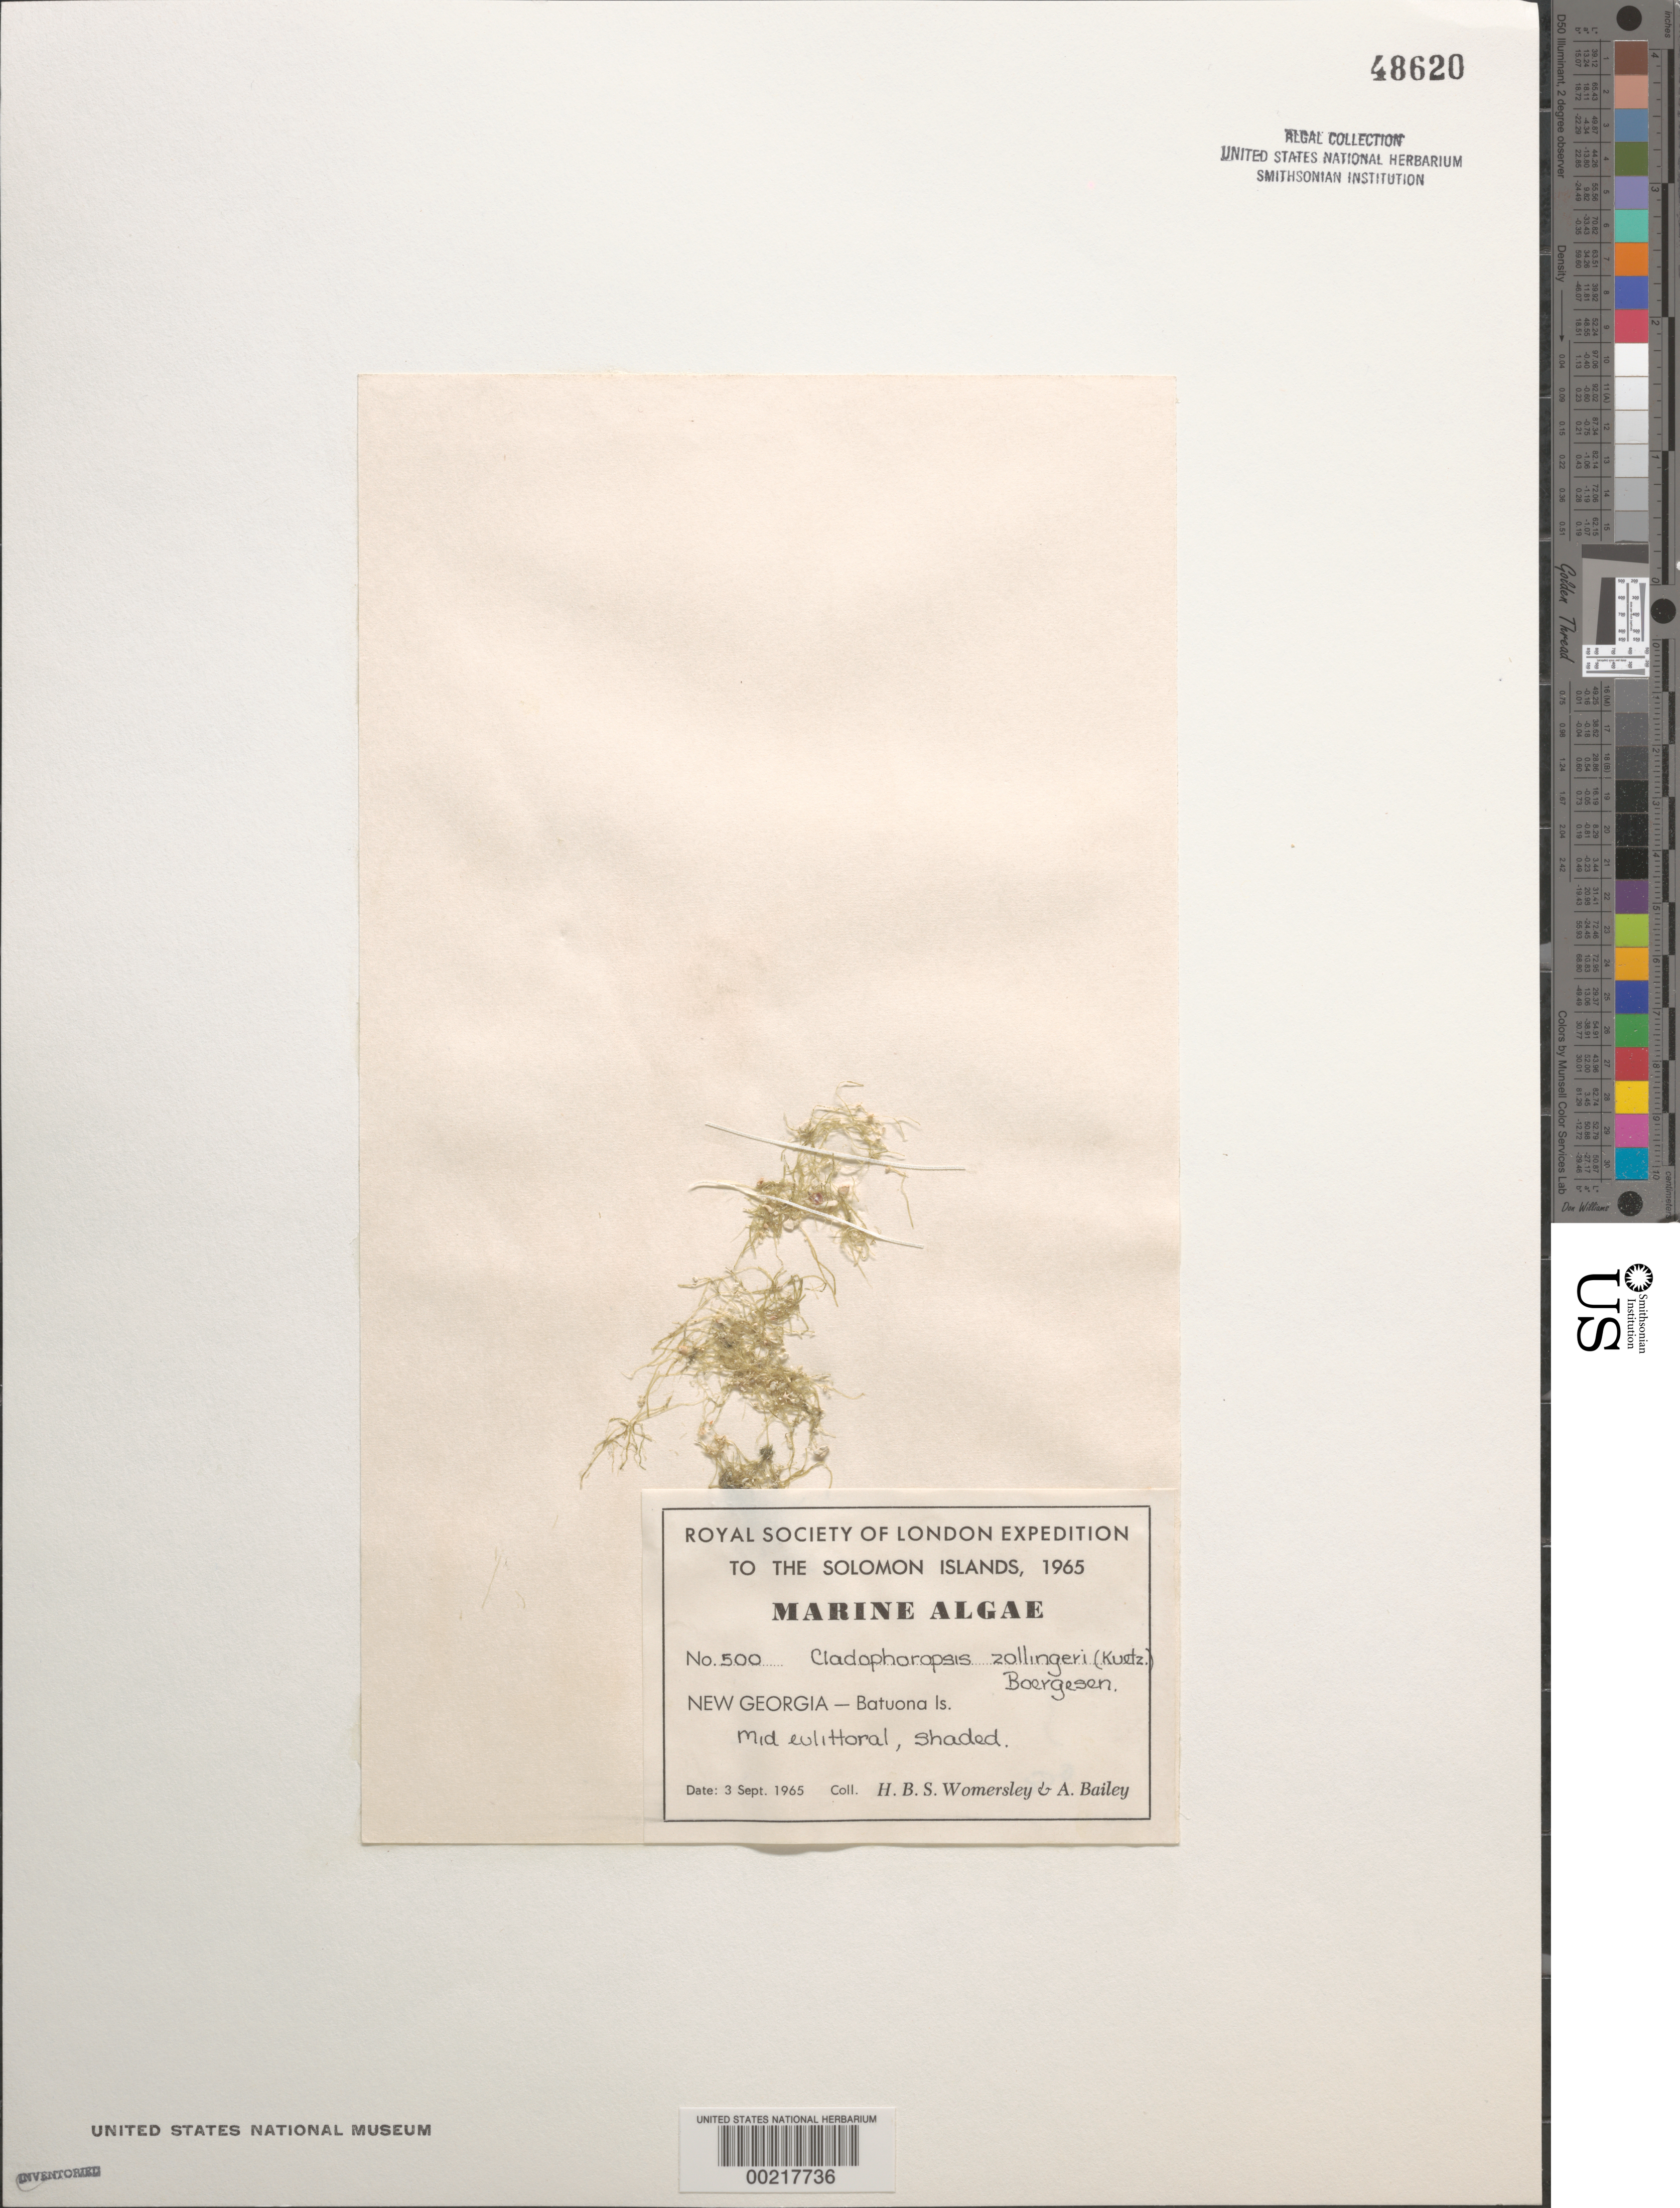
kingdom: Plantae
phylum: Chlorophyta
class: Ulvophyceae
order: Cladophorales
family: Cladophoraceae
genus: Lychaete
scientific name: Lychaete herpestica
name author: (Montagne) M.J. Wynne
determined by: Algae name updating Project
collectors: A. Bailey & H. B. S. Womersley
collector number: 500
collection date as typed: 03 Sep 1965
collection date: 1965-09-03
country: Solomon Islands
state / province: Western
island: Batuona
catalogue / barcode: US 48620